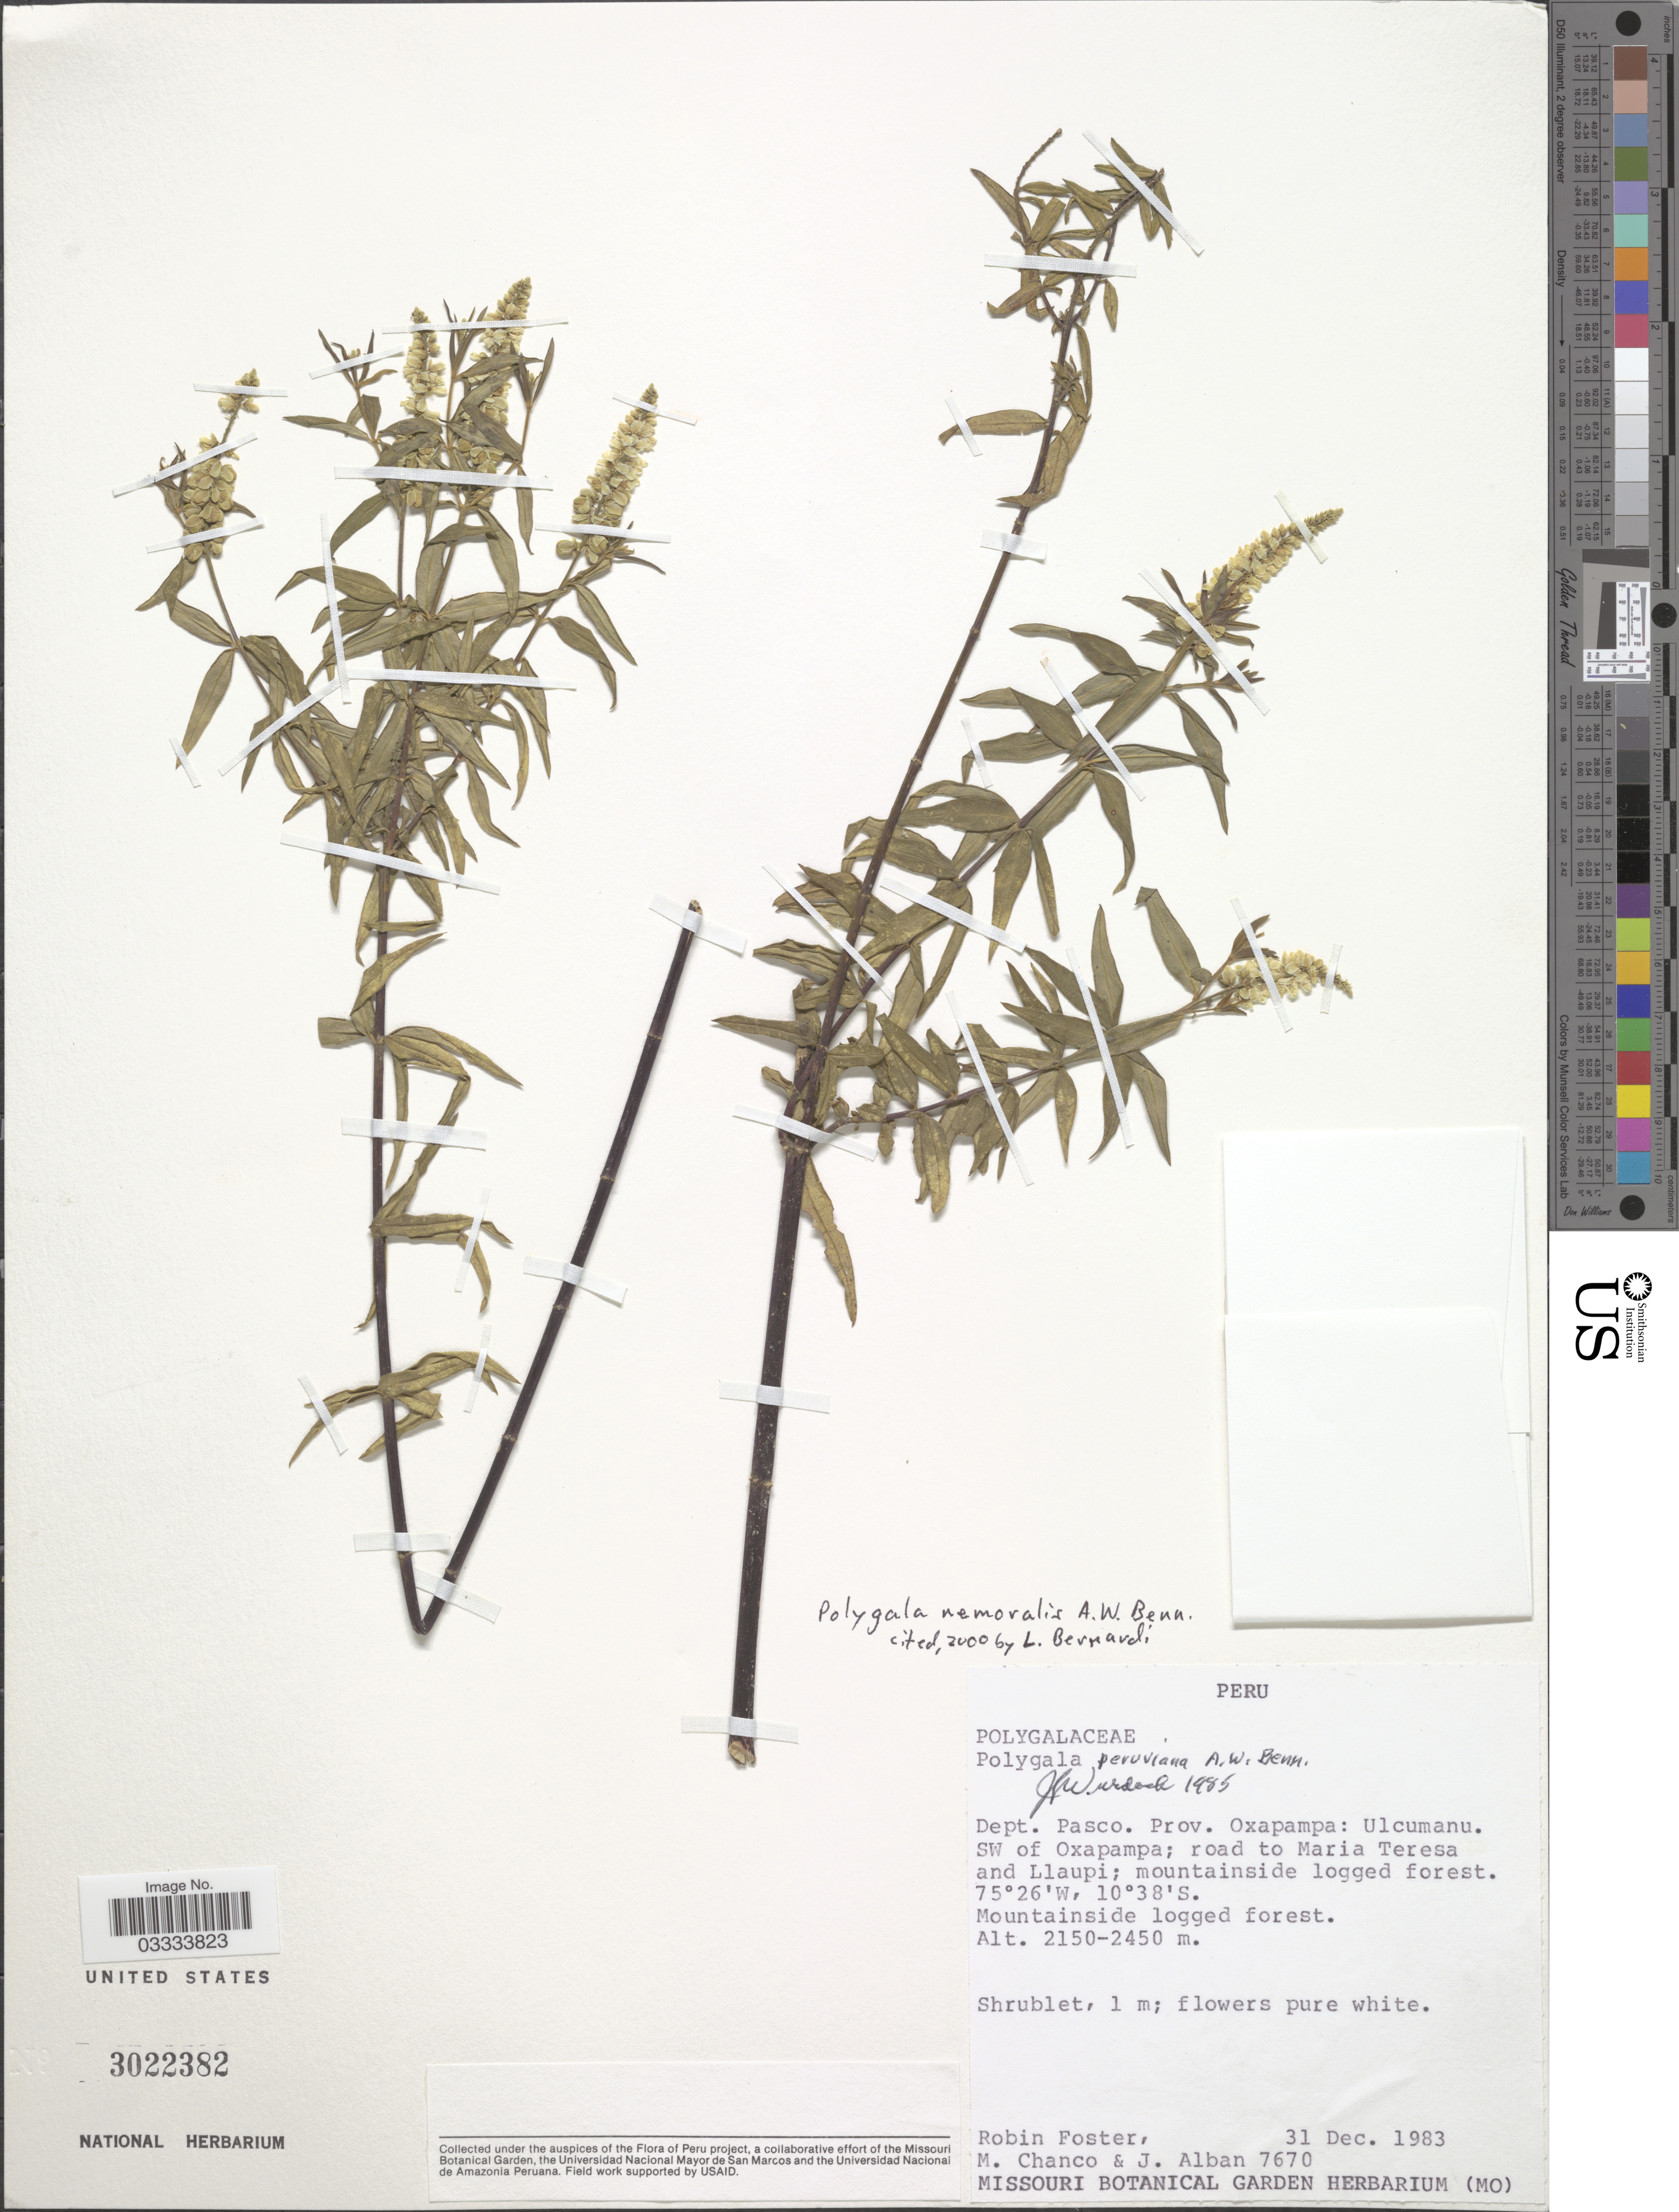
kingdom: Plantae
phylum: Tracheophyta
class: Magnoliopsida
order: Fabales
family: Polygalaceae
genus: Polygala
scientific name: Polygala nemoralis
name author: A.W. Benn.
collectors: R. B. Foster, M. Chanco & J. Alban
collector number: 7670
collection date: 1983-12-31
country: Peru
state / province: Pasco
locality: Dept. Pasco. Prov. Oxapampa: Ulcumanu. SW of Oxapampa; road to Maria Teresa and Lluapi.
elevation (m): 2150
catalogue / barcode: US 3022382